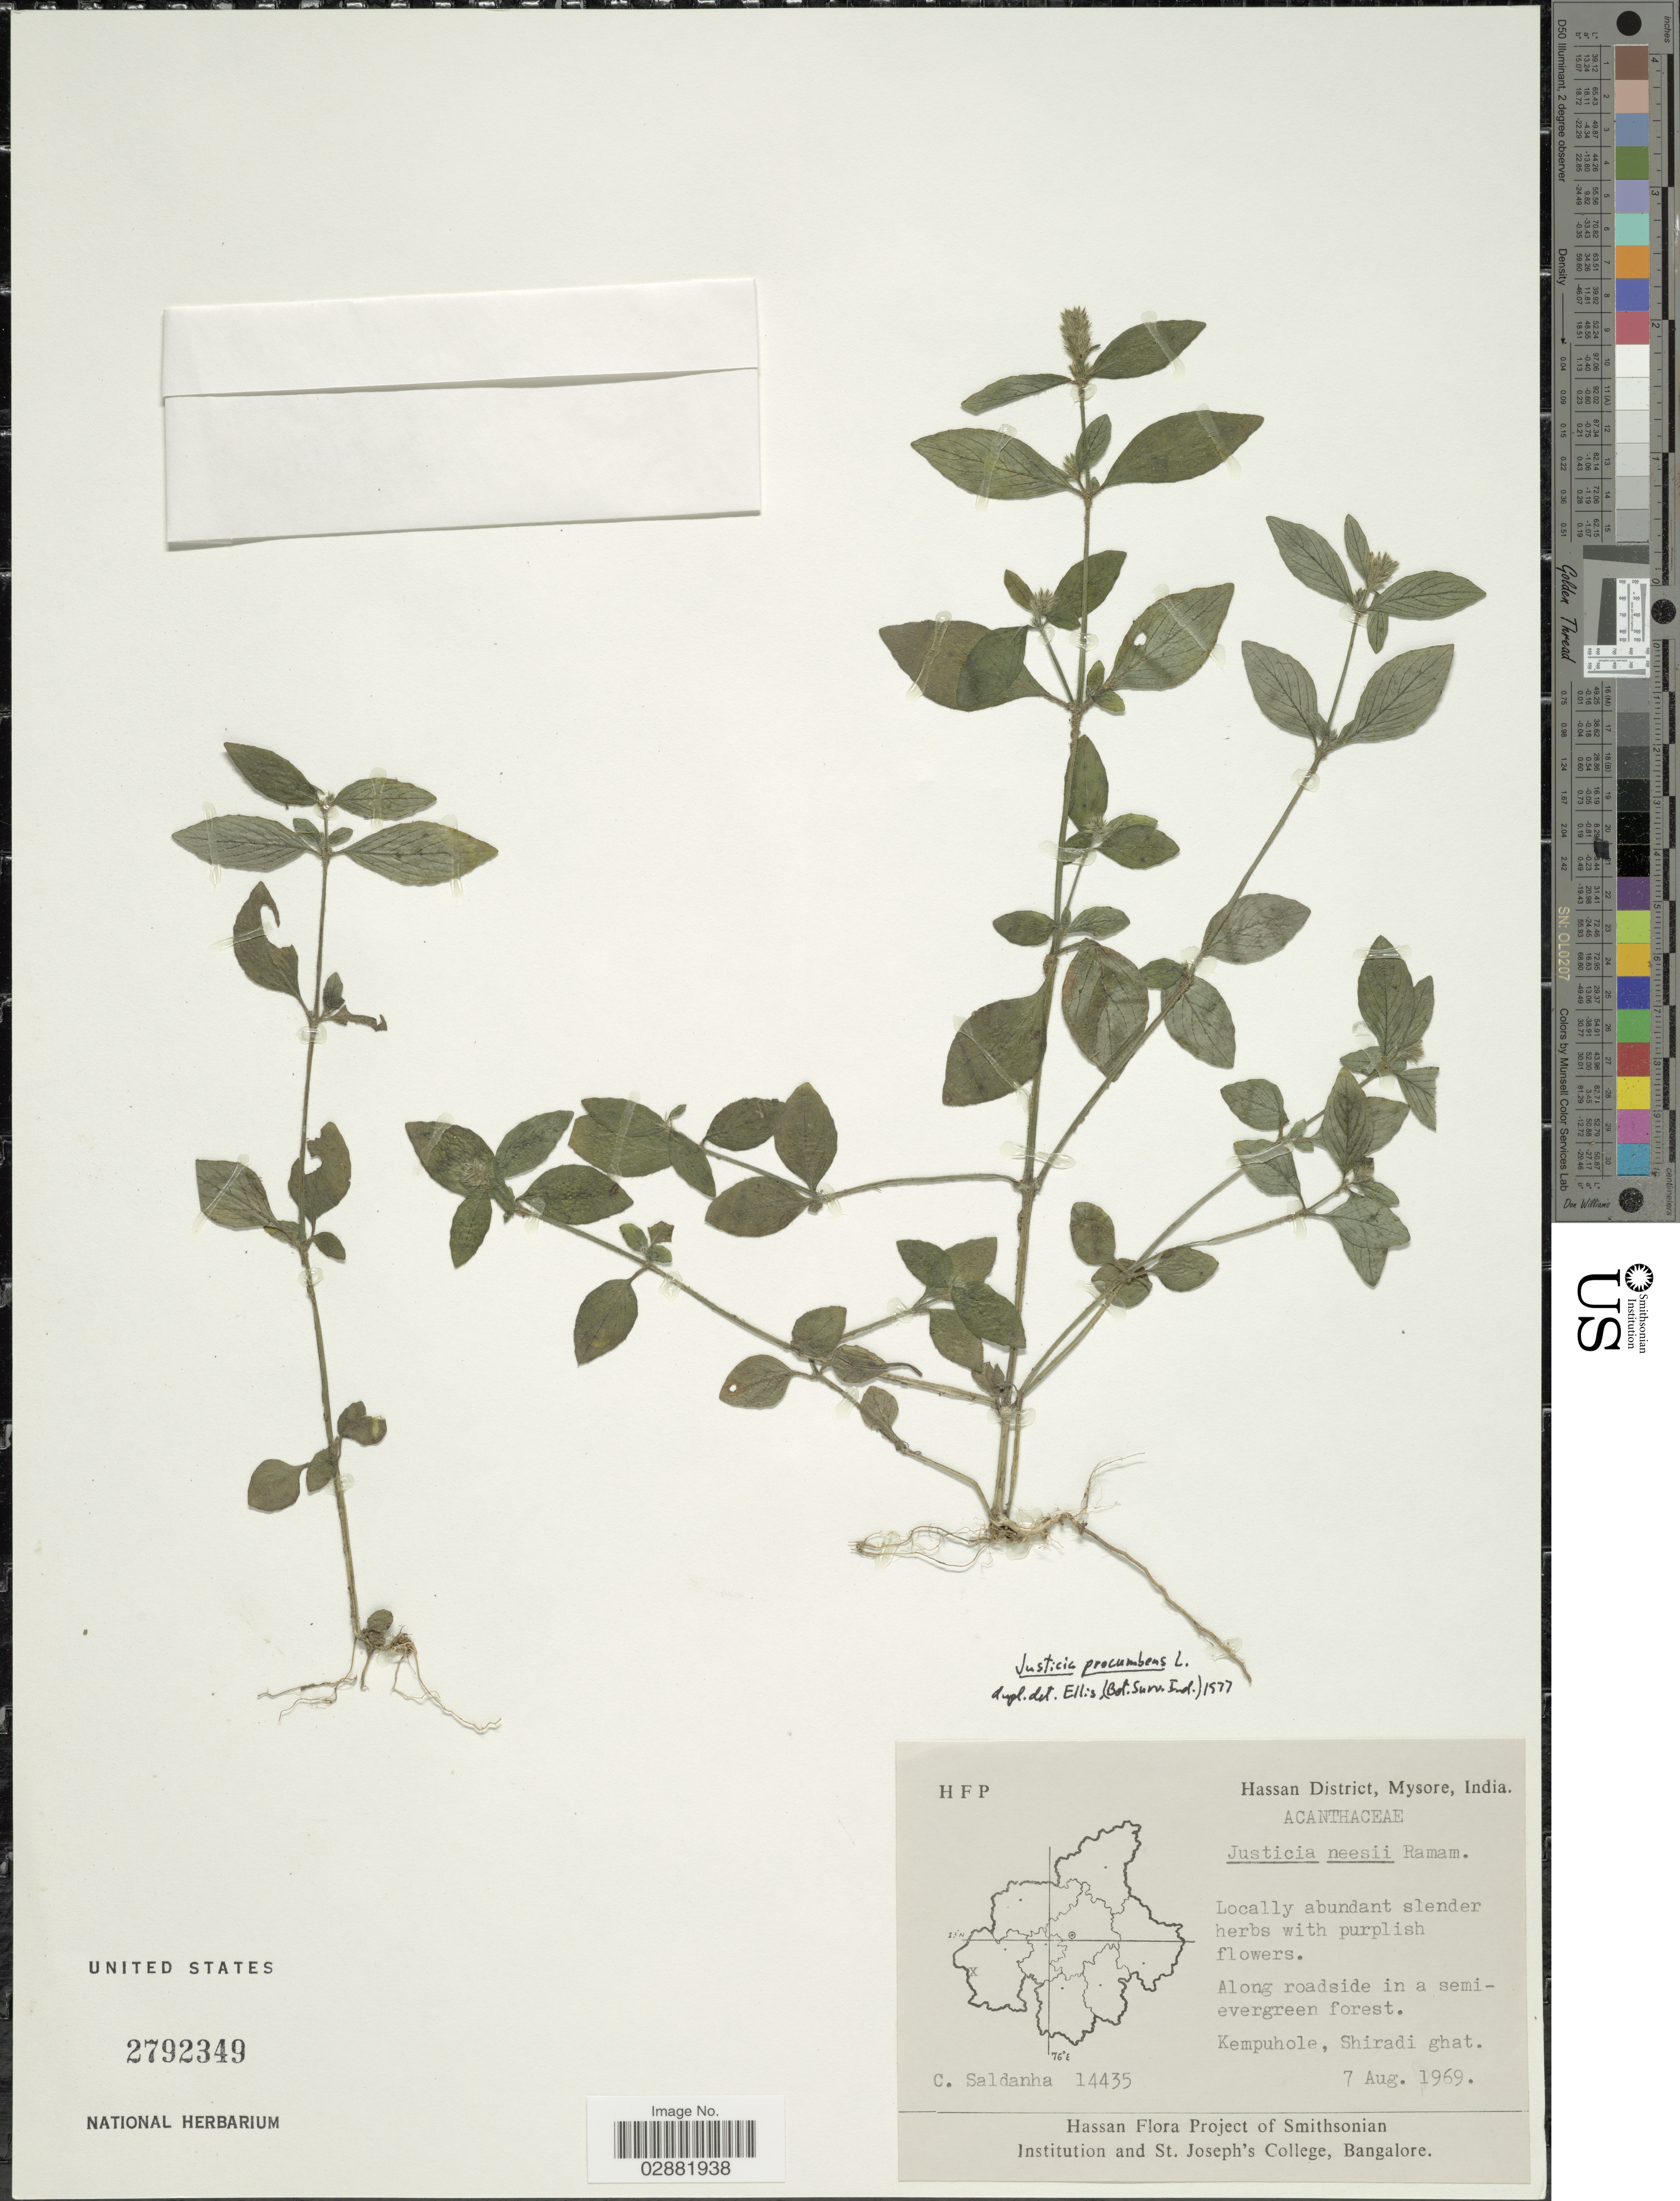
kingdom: Plantae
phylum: Tracheophyta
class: Magnoliopsida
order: Lamiales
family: Acanthaceae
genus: Justicia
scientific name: Justicia procumbens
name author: L.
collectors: C. Saldanha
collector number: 14435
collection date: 1969-08-07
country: India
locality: Hassan District, Mysore, Kempuhole, Shiradi ghat.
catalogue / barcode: US 2792349